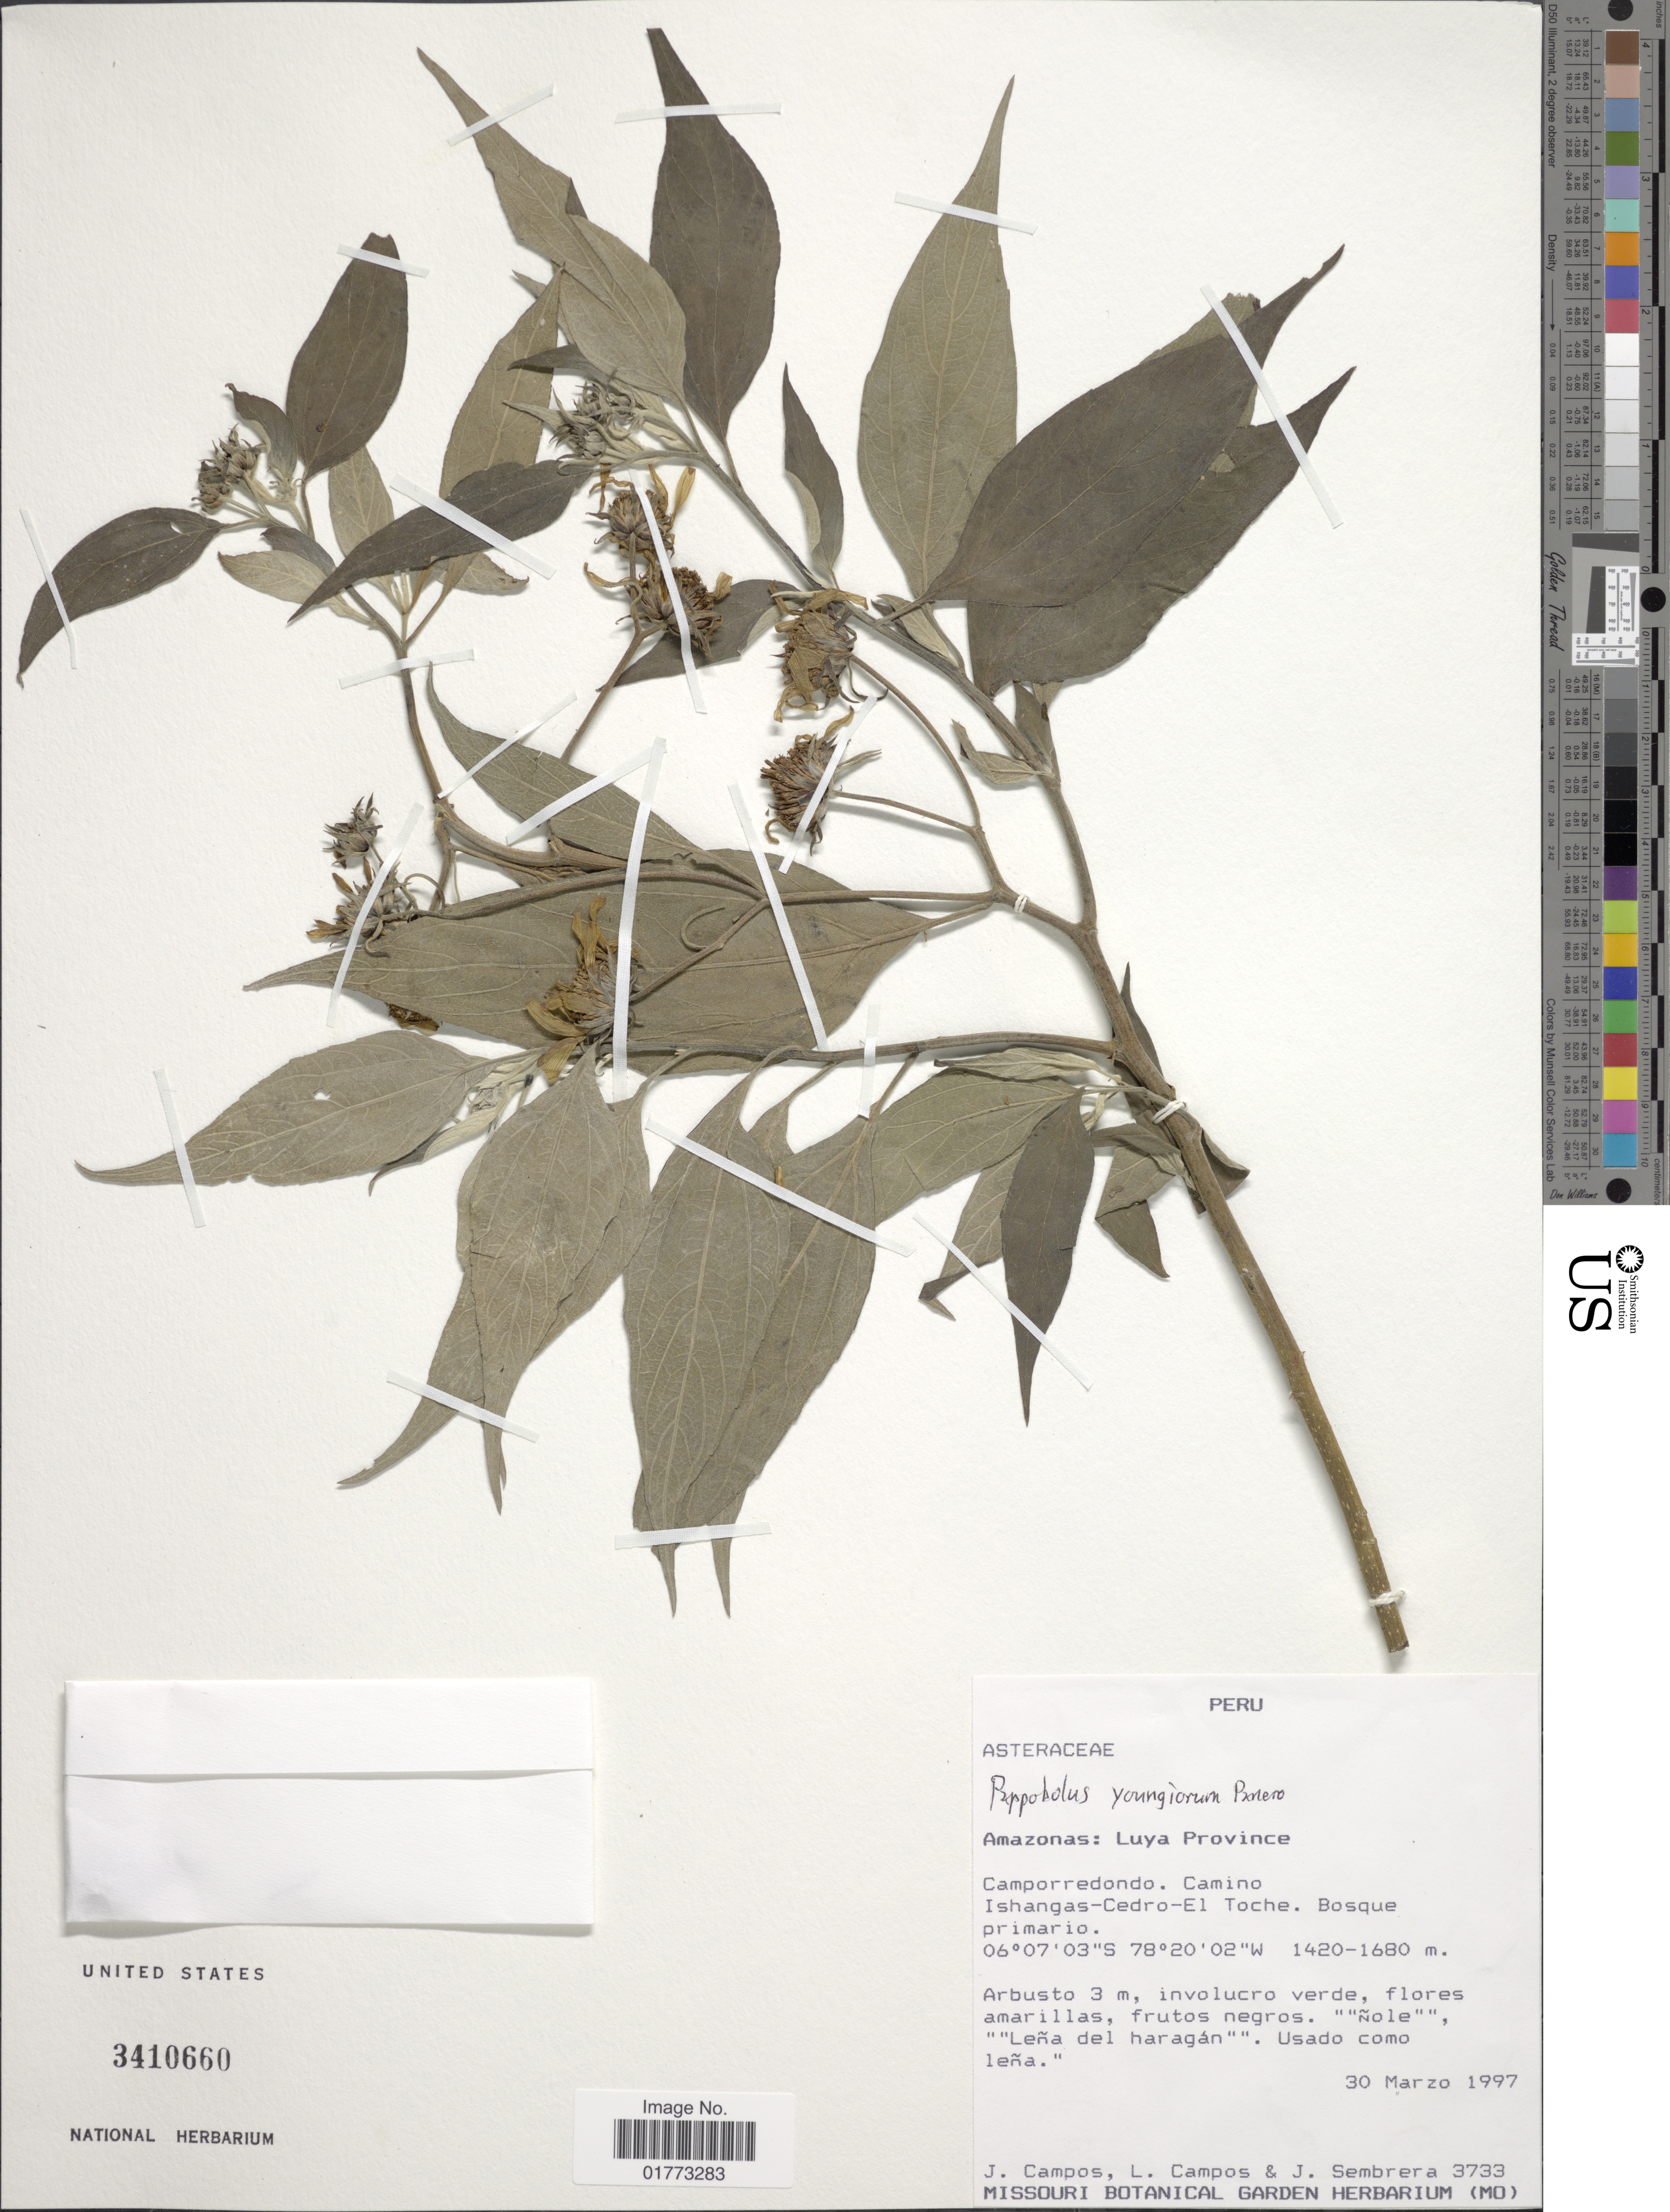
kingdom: Plantae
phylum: Tracheophyta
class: Magnoliopsida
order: Asterales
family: Asteraceae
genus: Pappobolus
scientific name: Pappobolus youngiorum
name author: Panero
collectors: J. Campos, L. Campos & J. Sembrera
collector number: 3733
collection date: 1997-03-30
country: Peru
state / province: Amazonas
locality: Luya Province, Camporrendondo. Camino Ishangas-Cedro-El Toche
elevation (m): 1420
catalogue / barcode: US 3410660